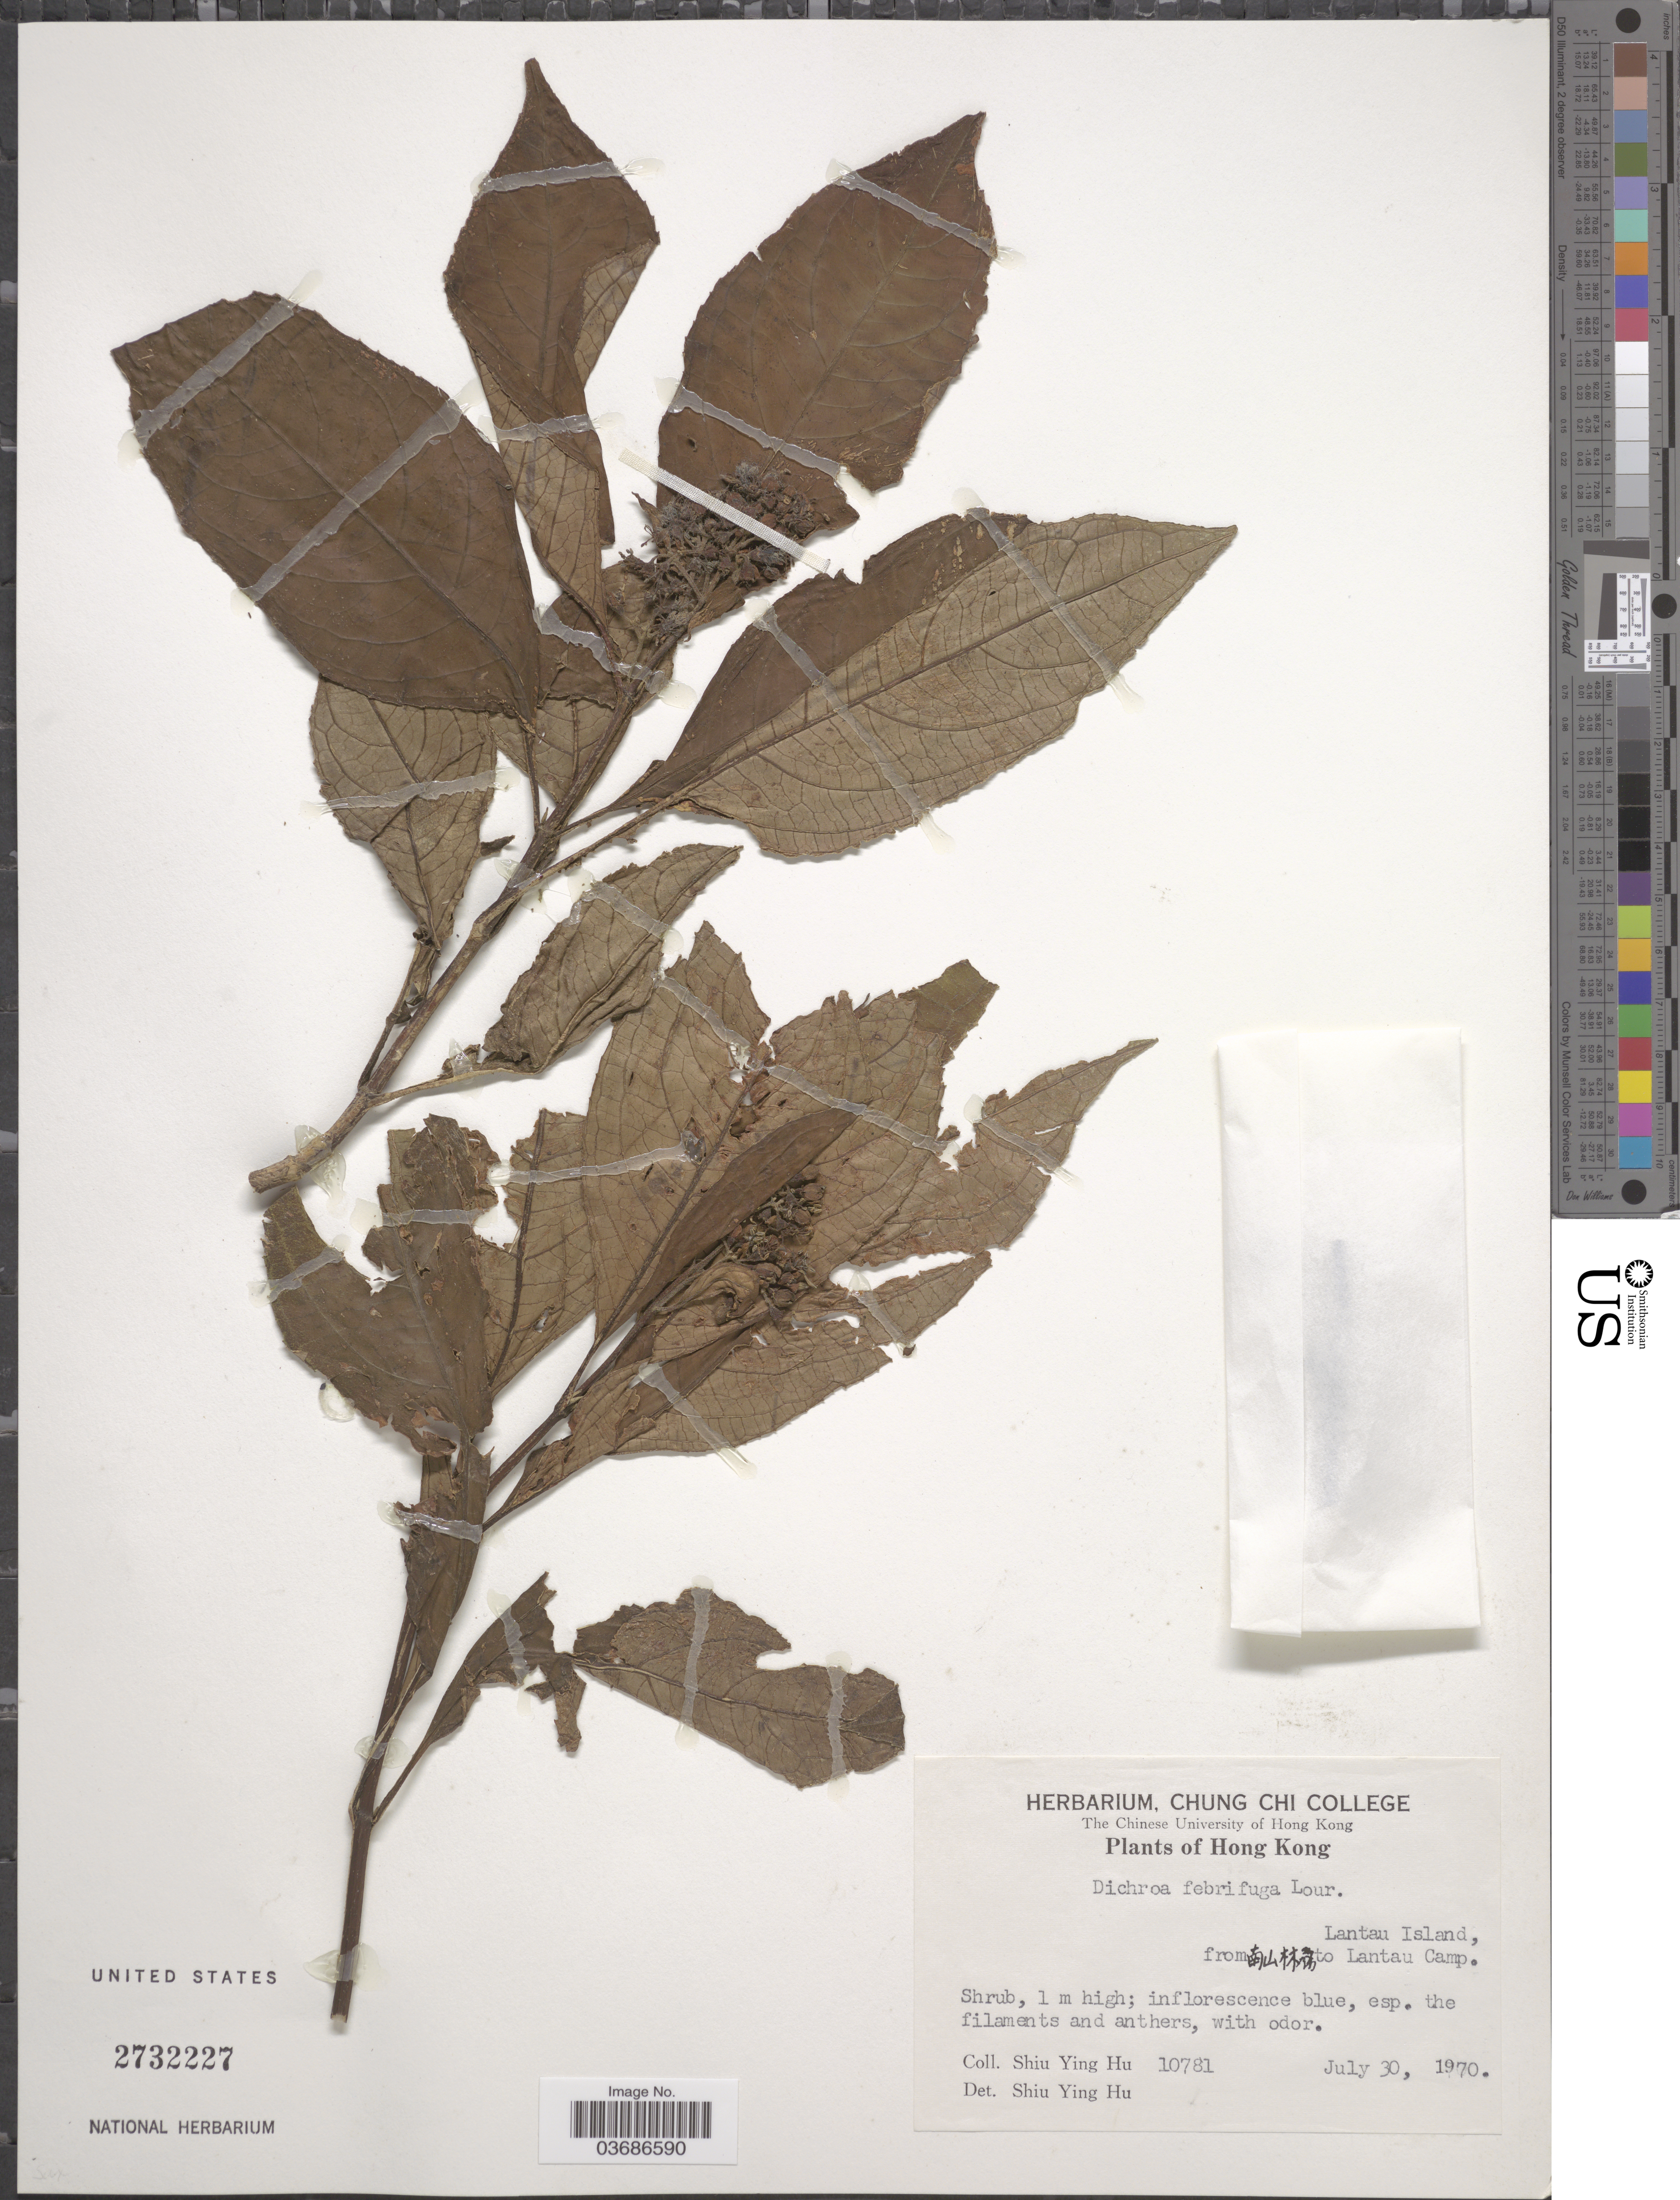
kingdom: Plantae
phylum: Tracheophyta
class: Magnoliopsida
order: Cornales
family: Hydrangeaceae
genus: Hydrangea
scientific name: Hydrangea febrifuga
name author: (Lour.) Y. De Smet & C. Granados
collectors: S. Y. Hu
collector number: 10781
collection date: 1970-07-30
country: China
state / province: Hong Kong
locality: Lantau Island, from [Foreign script] to Lantau Camp.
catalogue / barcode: US 2732227